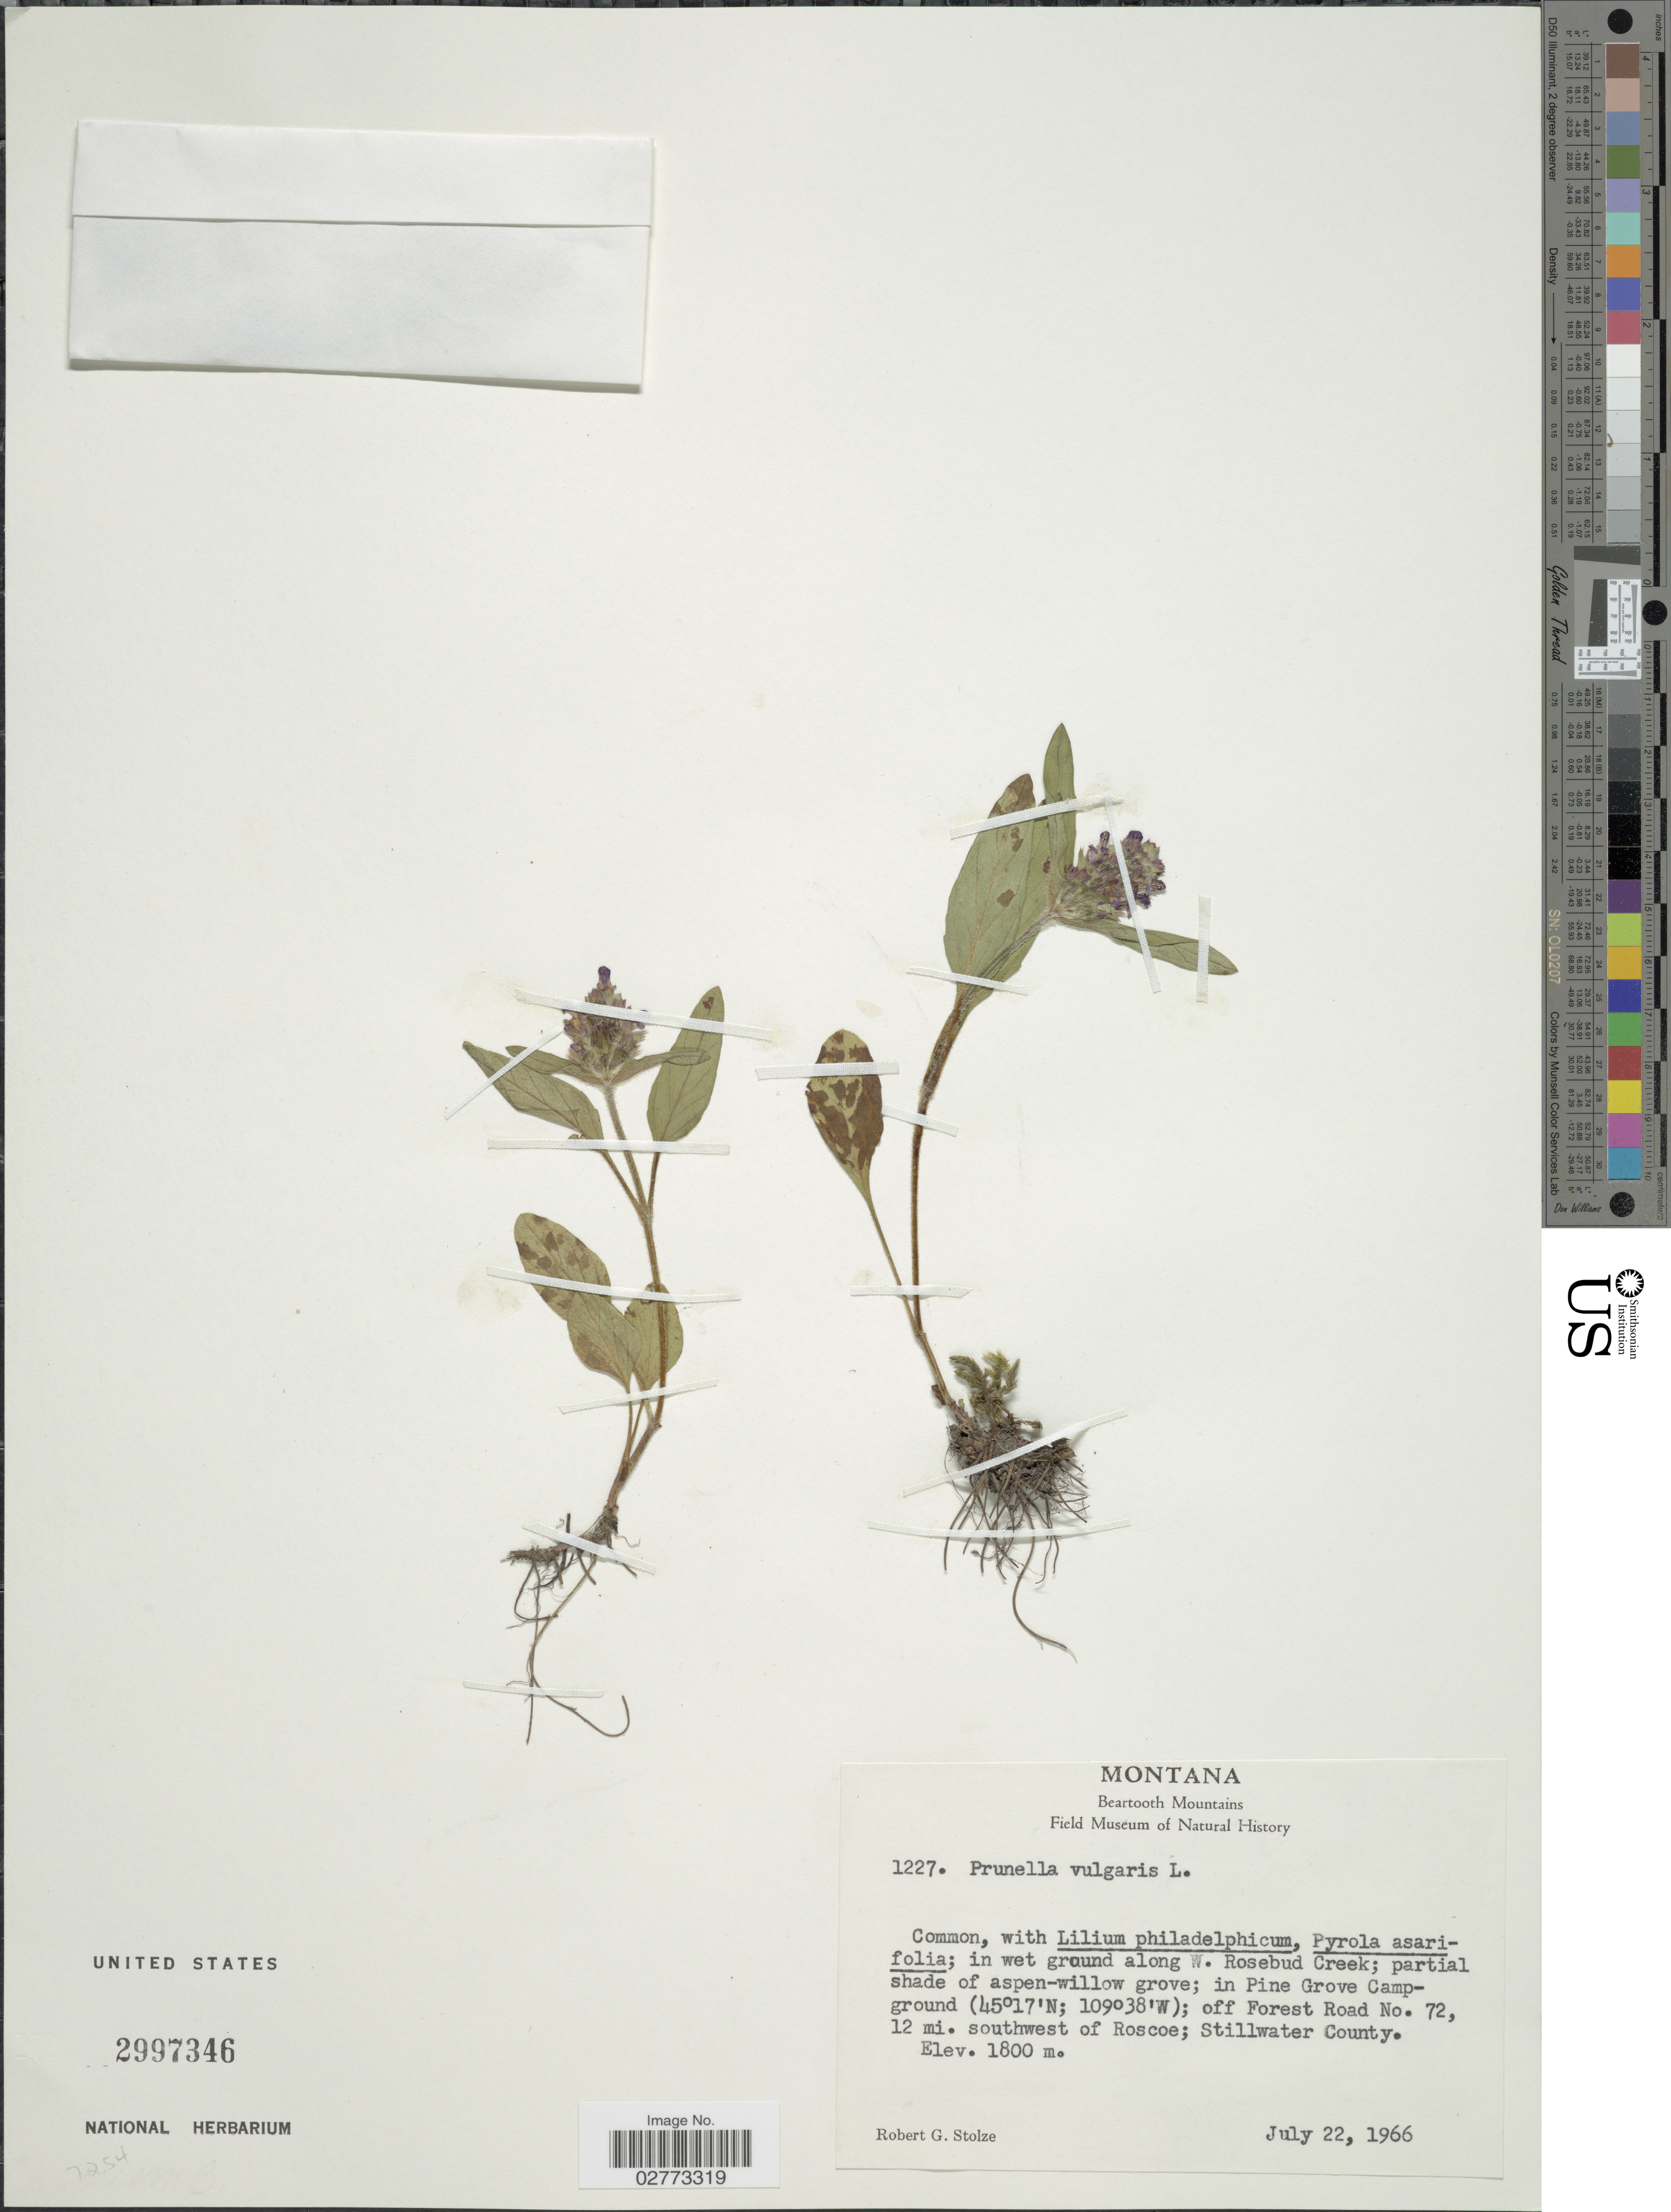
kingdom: Plantae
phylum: Tracheophyta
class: Magnoliopsida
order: Lamiales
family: Lamiaceae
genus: Prunella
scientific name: Prunella vulgaris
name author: L.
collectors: R. G. Stolze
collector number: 1227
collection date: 1966-07-22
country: United States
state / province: Montana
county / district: Stillwater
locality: Beartooth Mountains. In wet ground along W. Rosebud Creek; partial of aspen-willow grove; in Pine Grove Campground; off Forest Road No. 72, 12 mi. SW of Roscoe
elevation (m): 1800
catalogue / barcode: US 2997346